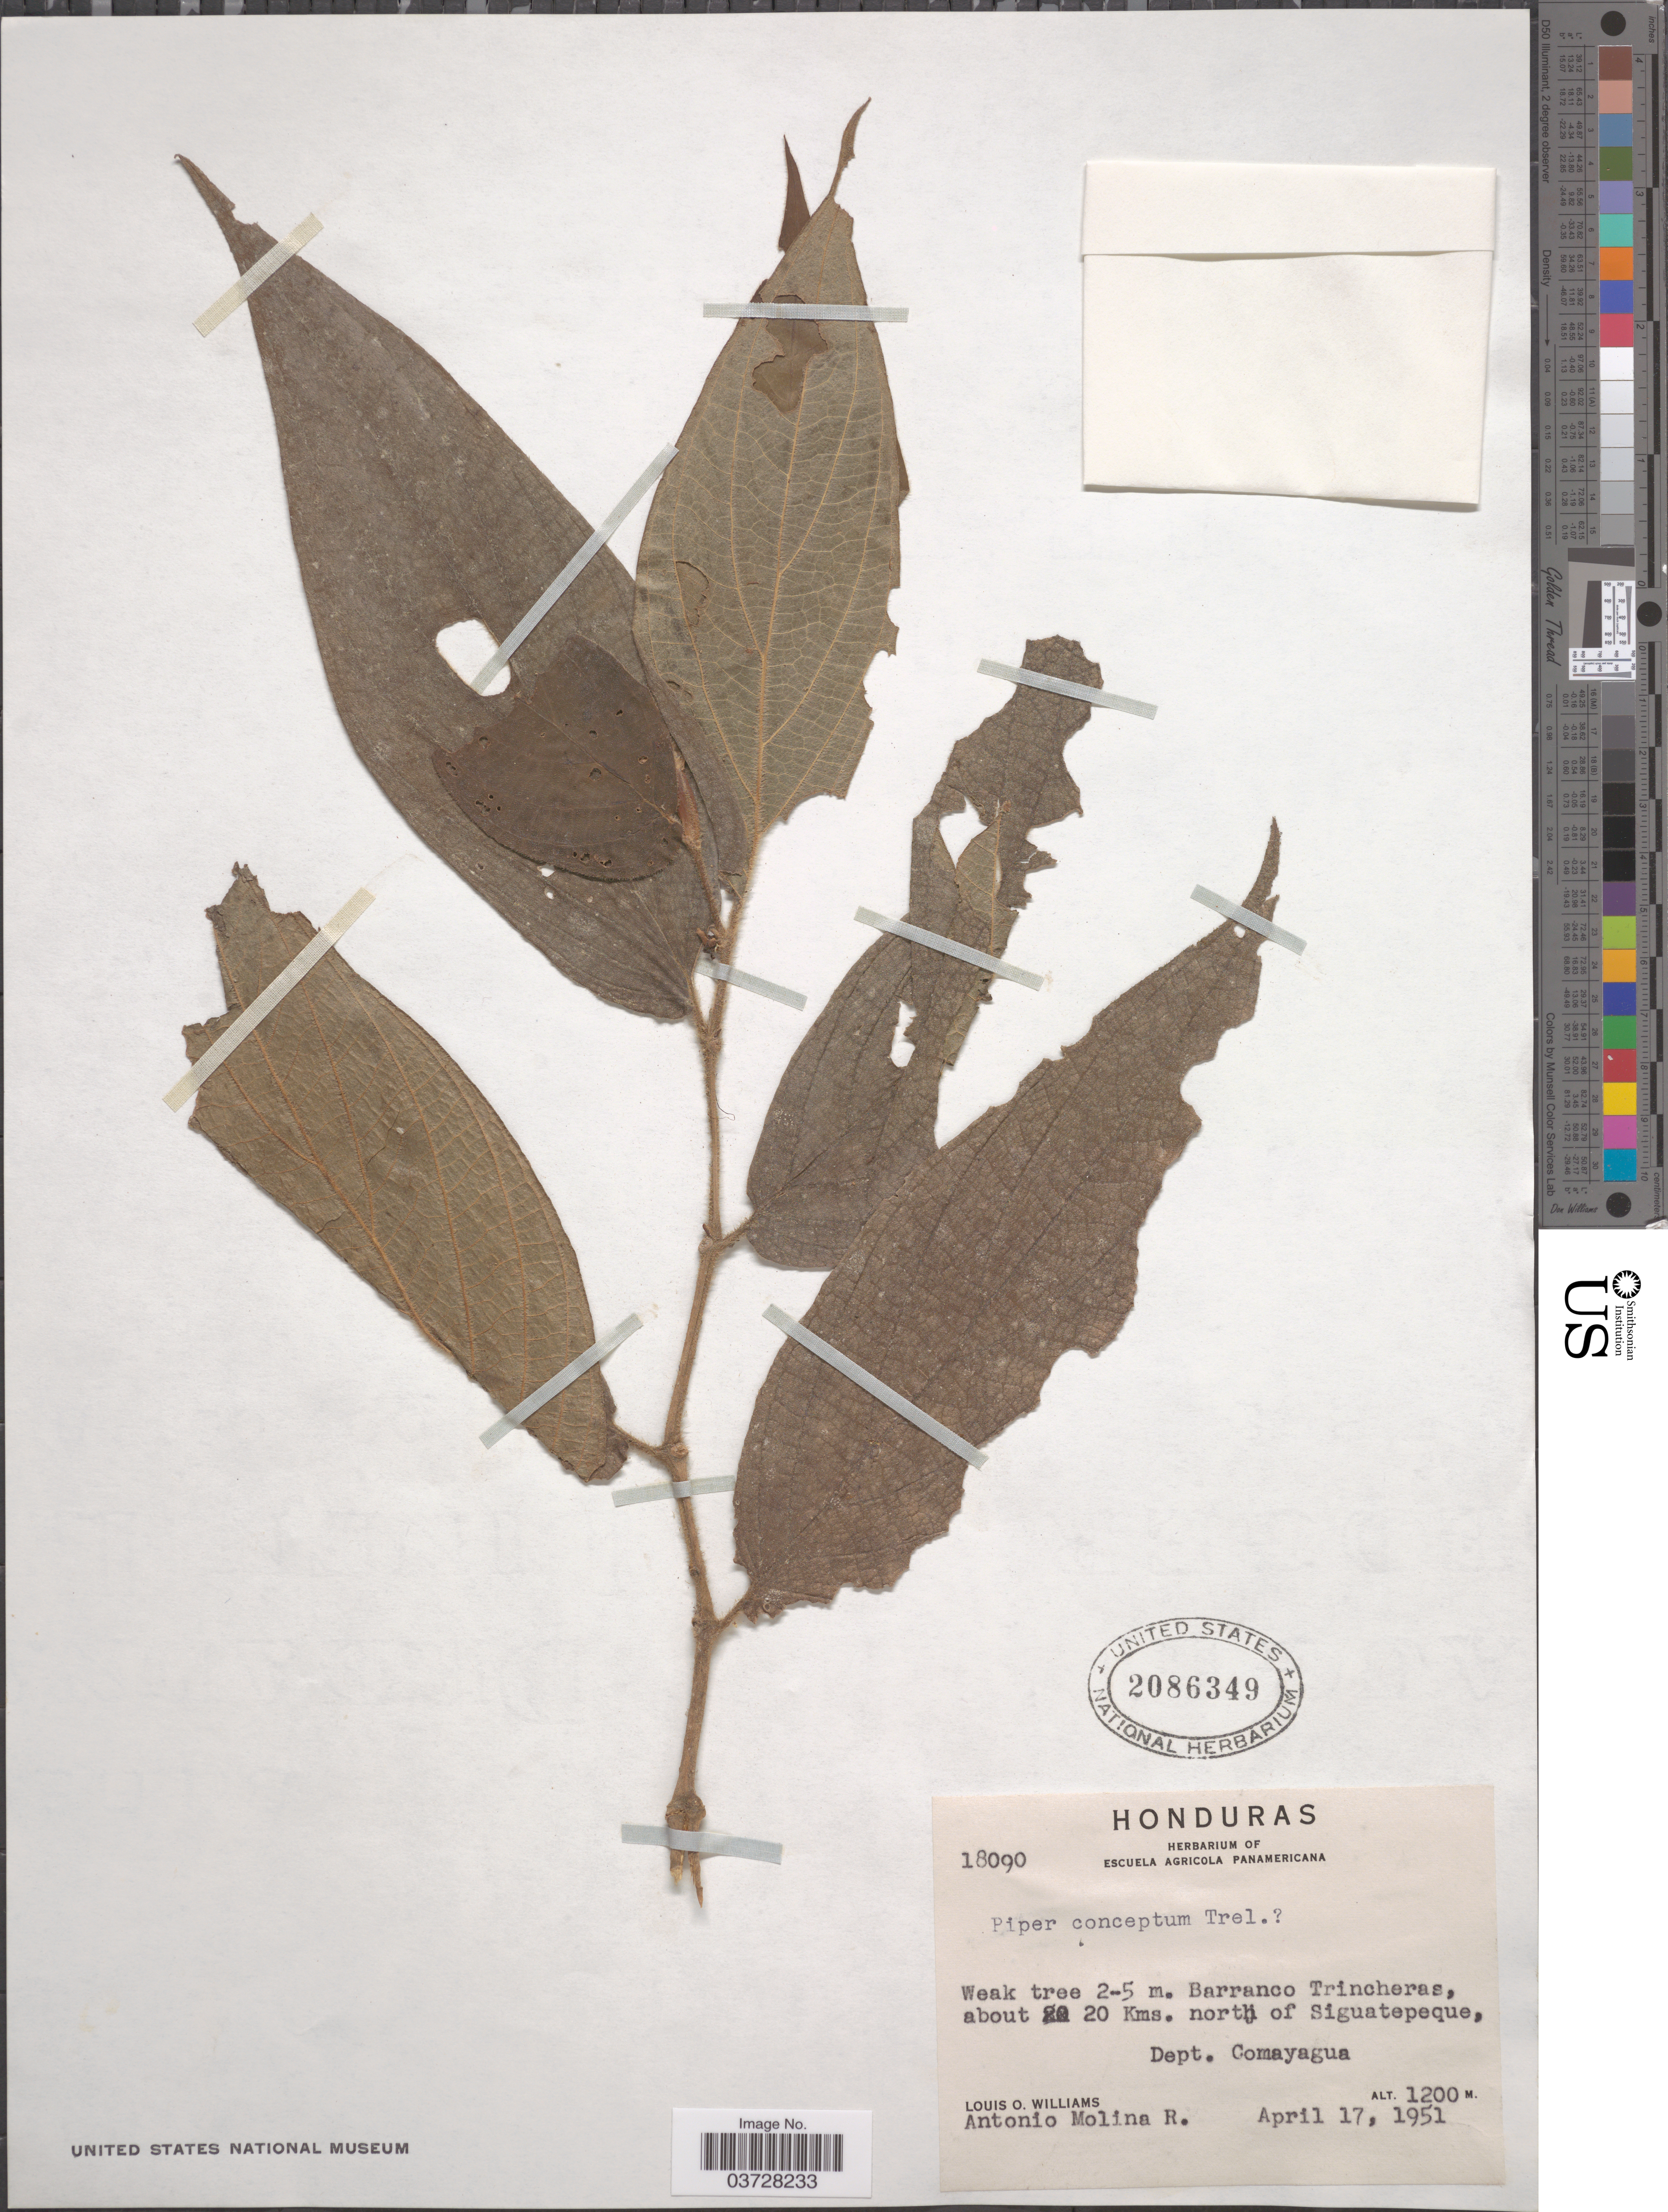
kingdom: Plantae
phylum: Tracheophyta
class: Magnoliopsida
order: Piperales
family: Piperaceae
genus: Piper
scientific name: Piper conceptum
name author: Trel. in Standl.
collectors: L. O. Williams & A. Molina R.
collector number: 18090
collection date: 1951-04-17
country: Honduras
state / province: Comayagua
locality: Barranco Trincheras, about 20 Kms. north of Siguatepeque, Dept. Comayagua.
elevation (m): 1200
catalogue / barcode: US 2086349